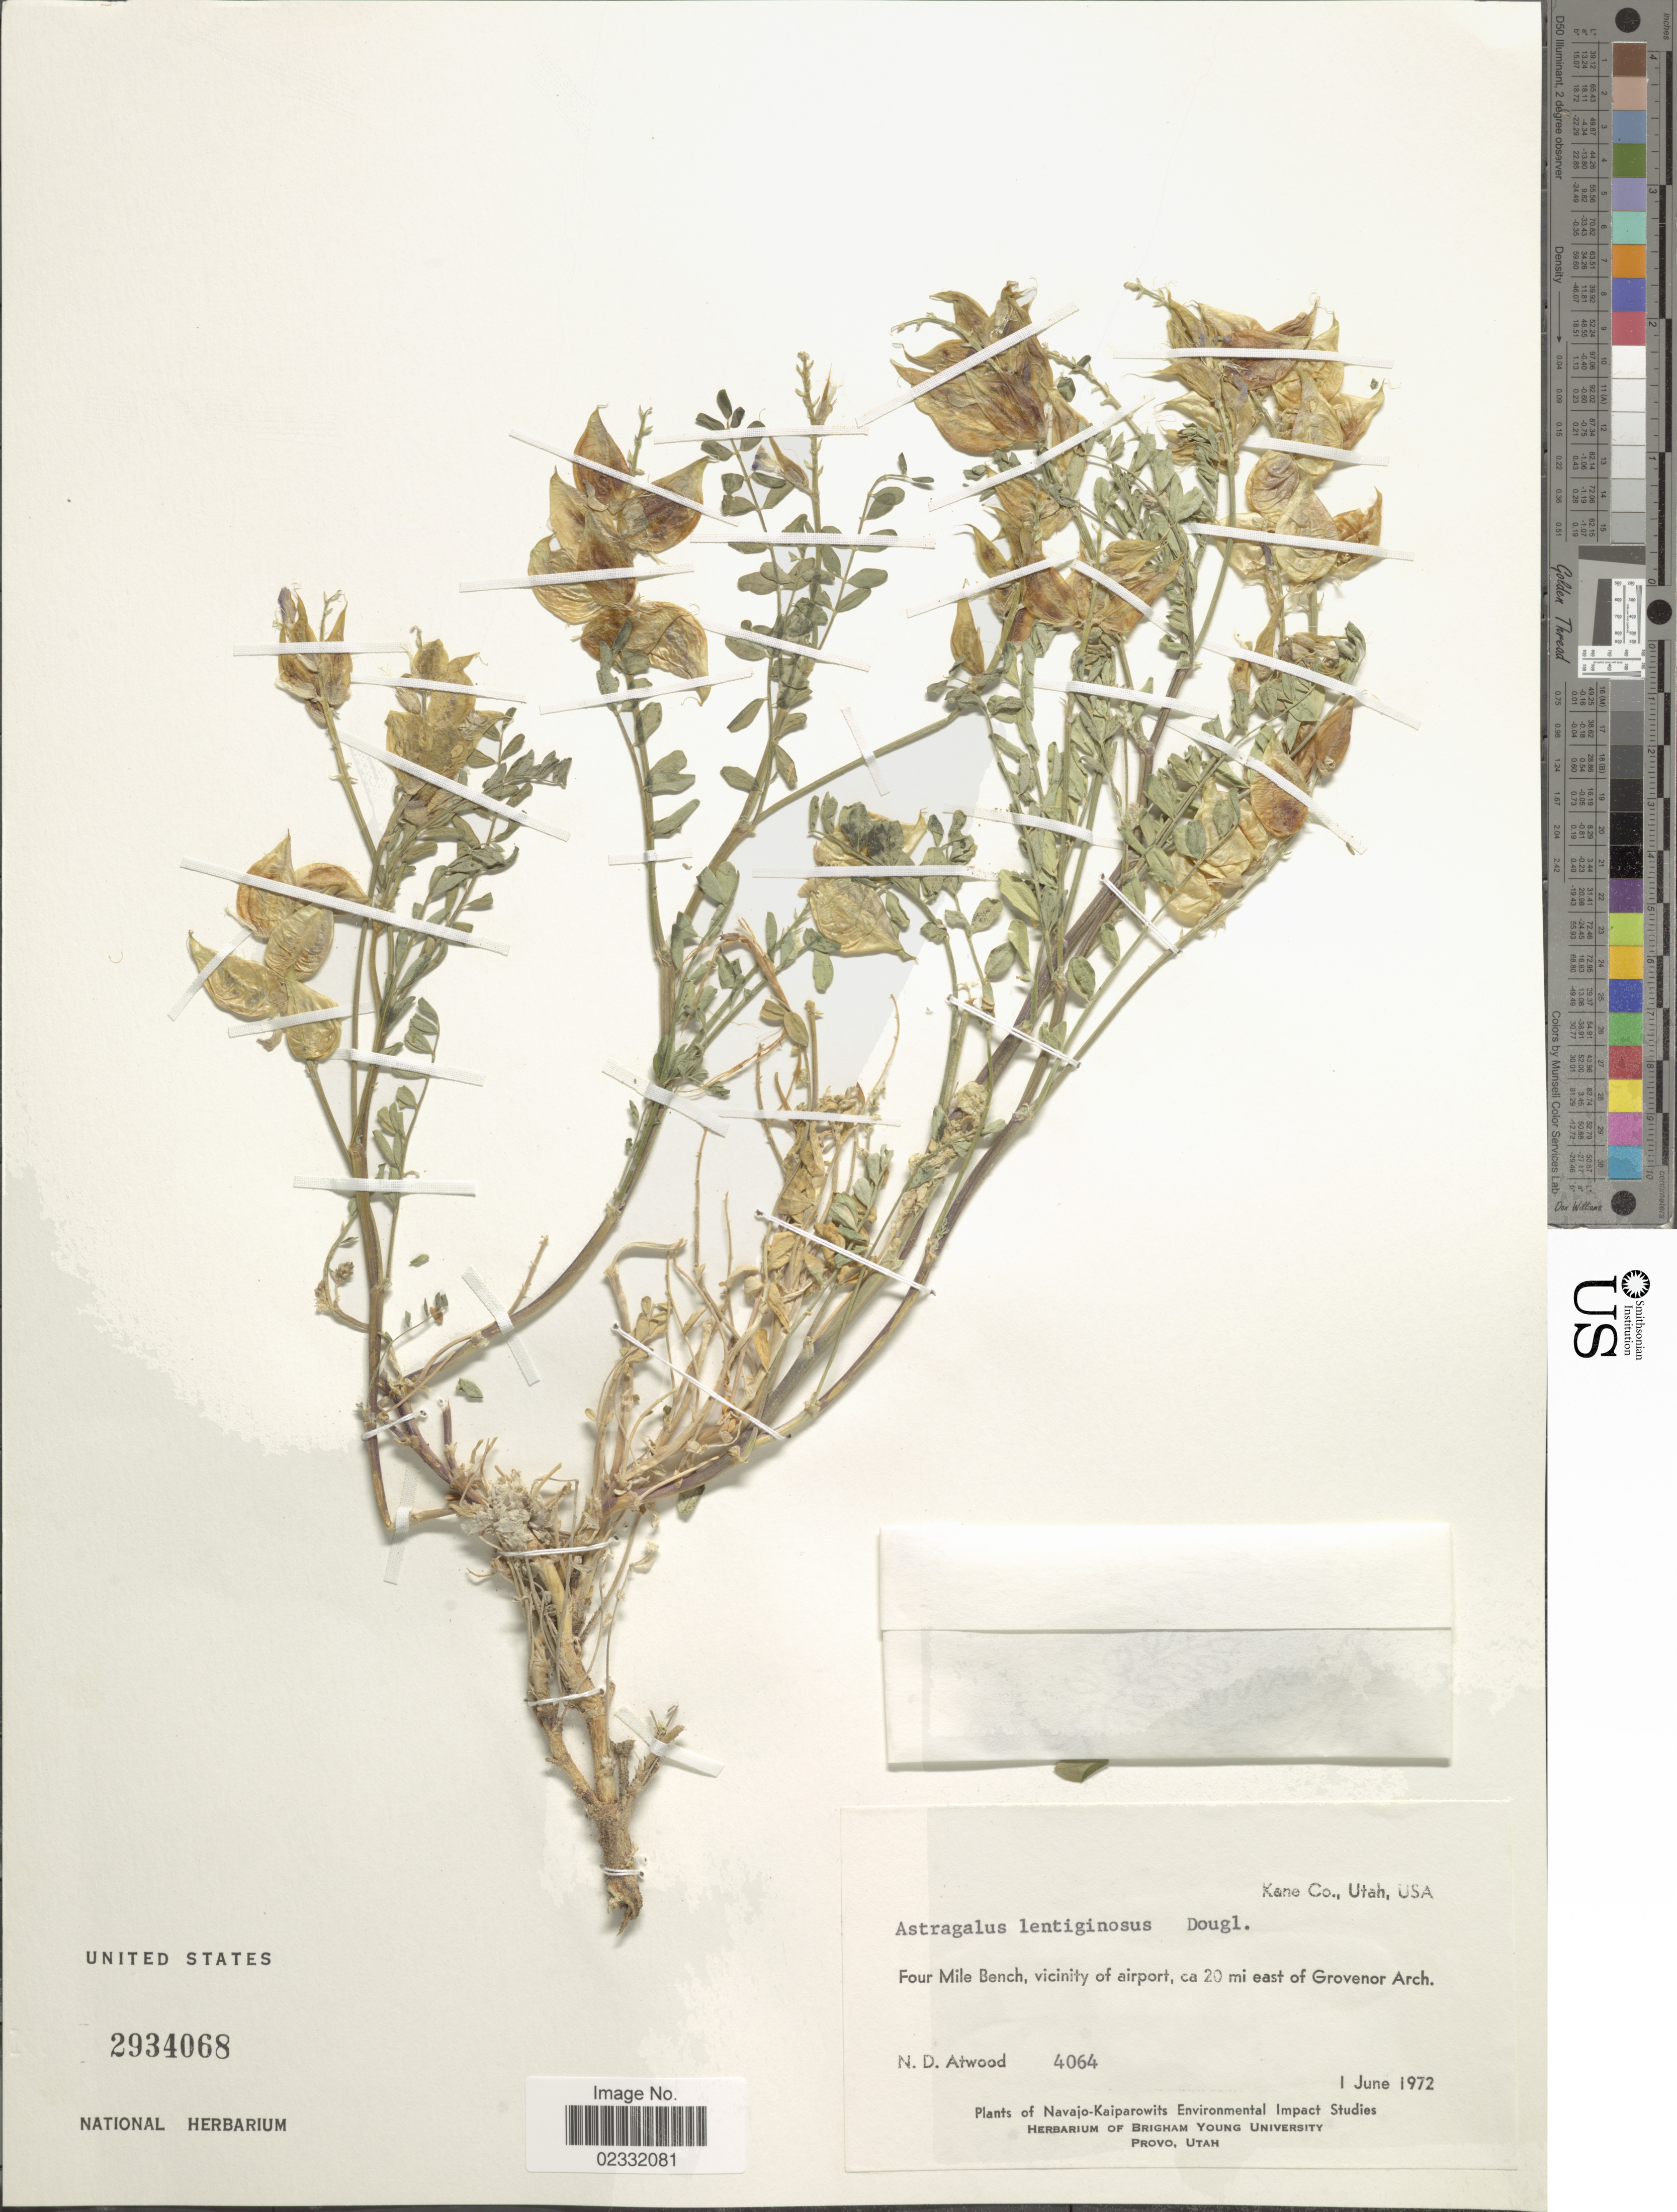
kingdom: Plantae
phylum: Tracheophyta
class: Magnoliopsida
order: Fabales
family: Fabaceae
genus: Astragalus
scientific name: Astragalus lentiginosus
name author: Douglas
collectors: N. Atwood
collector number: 4064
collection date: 1972-06-01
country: United States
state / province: Utah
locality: Kane Co., Four Mile Bench, vicinity of airport, ca. 20 mi east of Grovenor Arch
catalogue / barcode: US 2934068